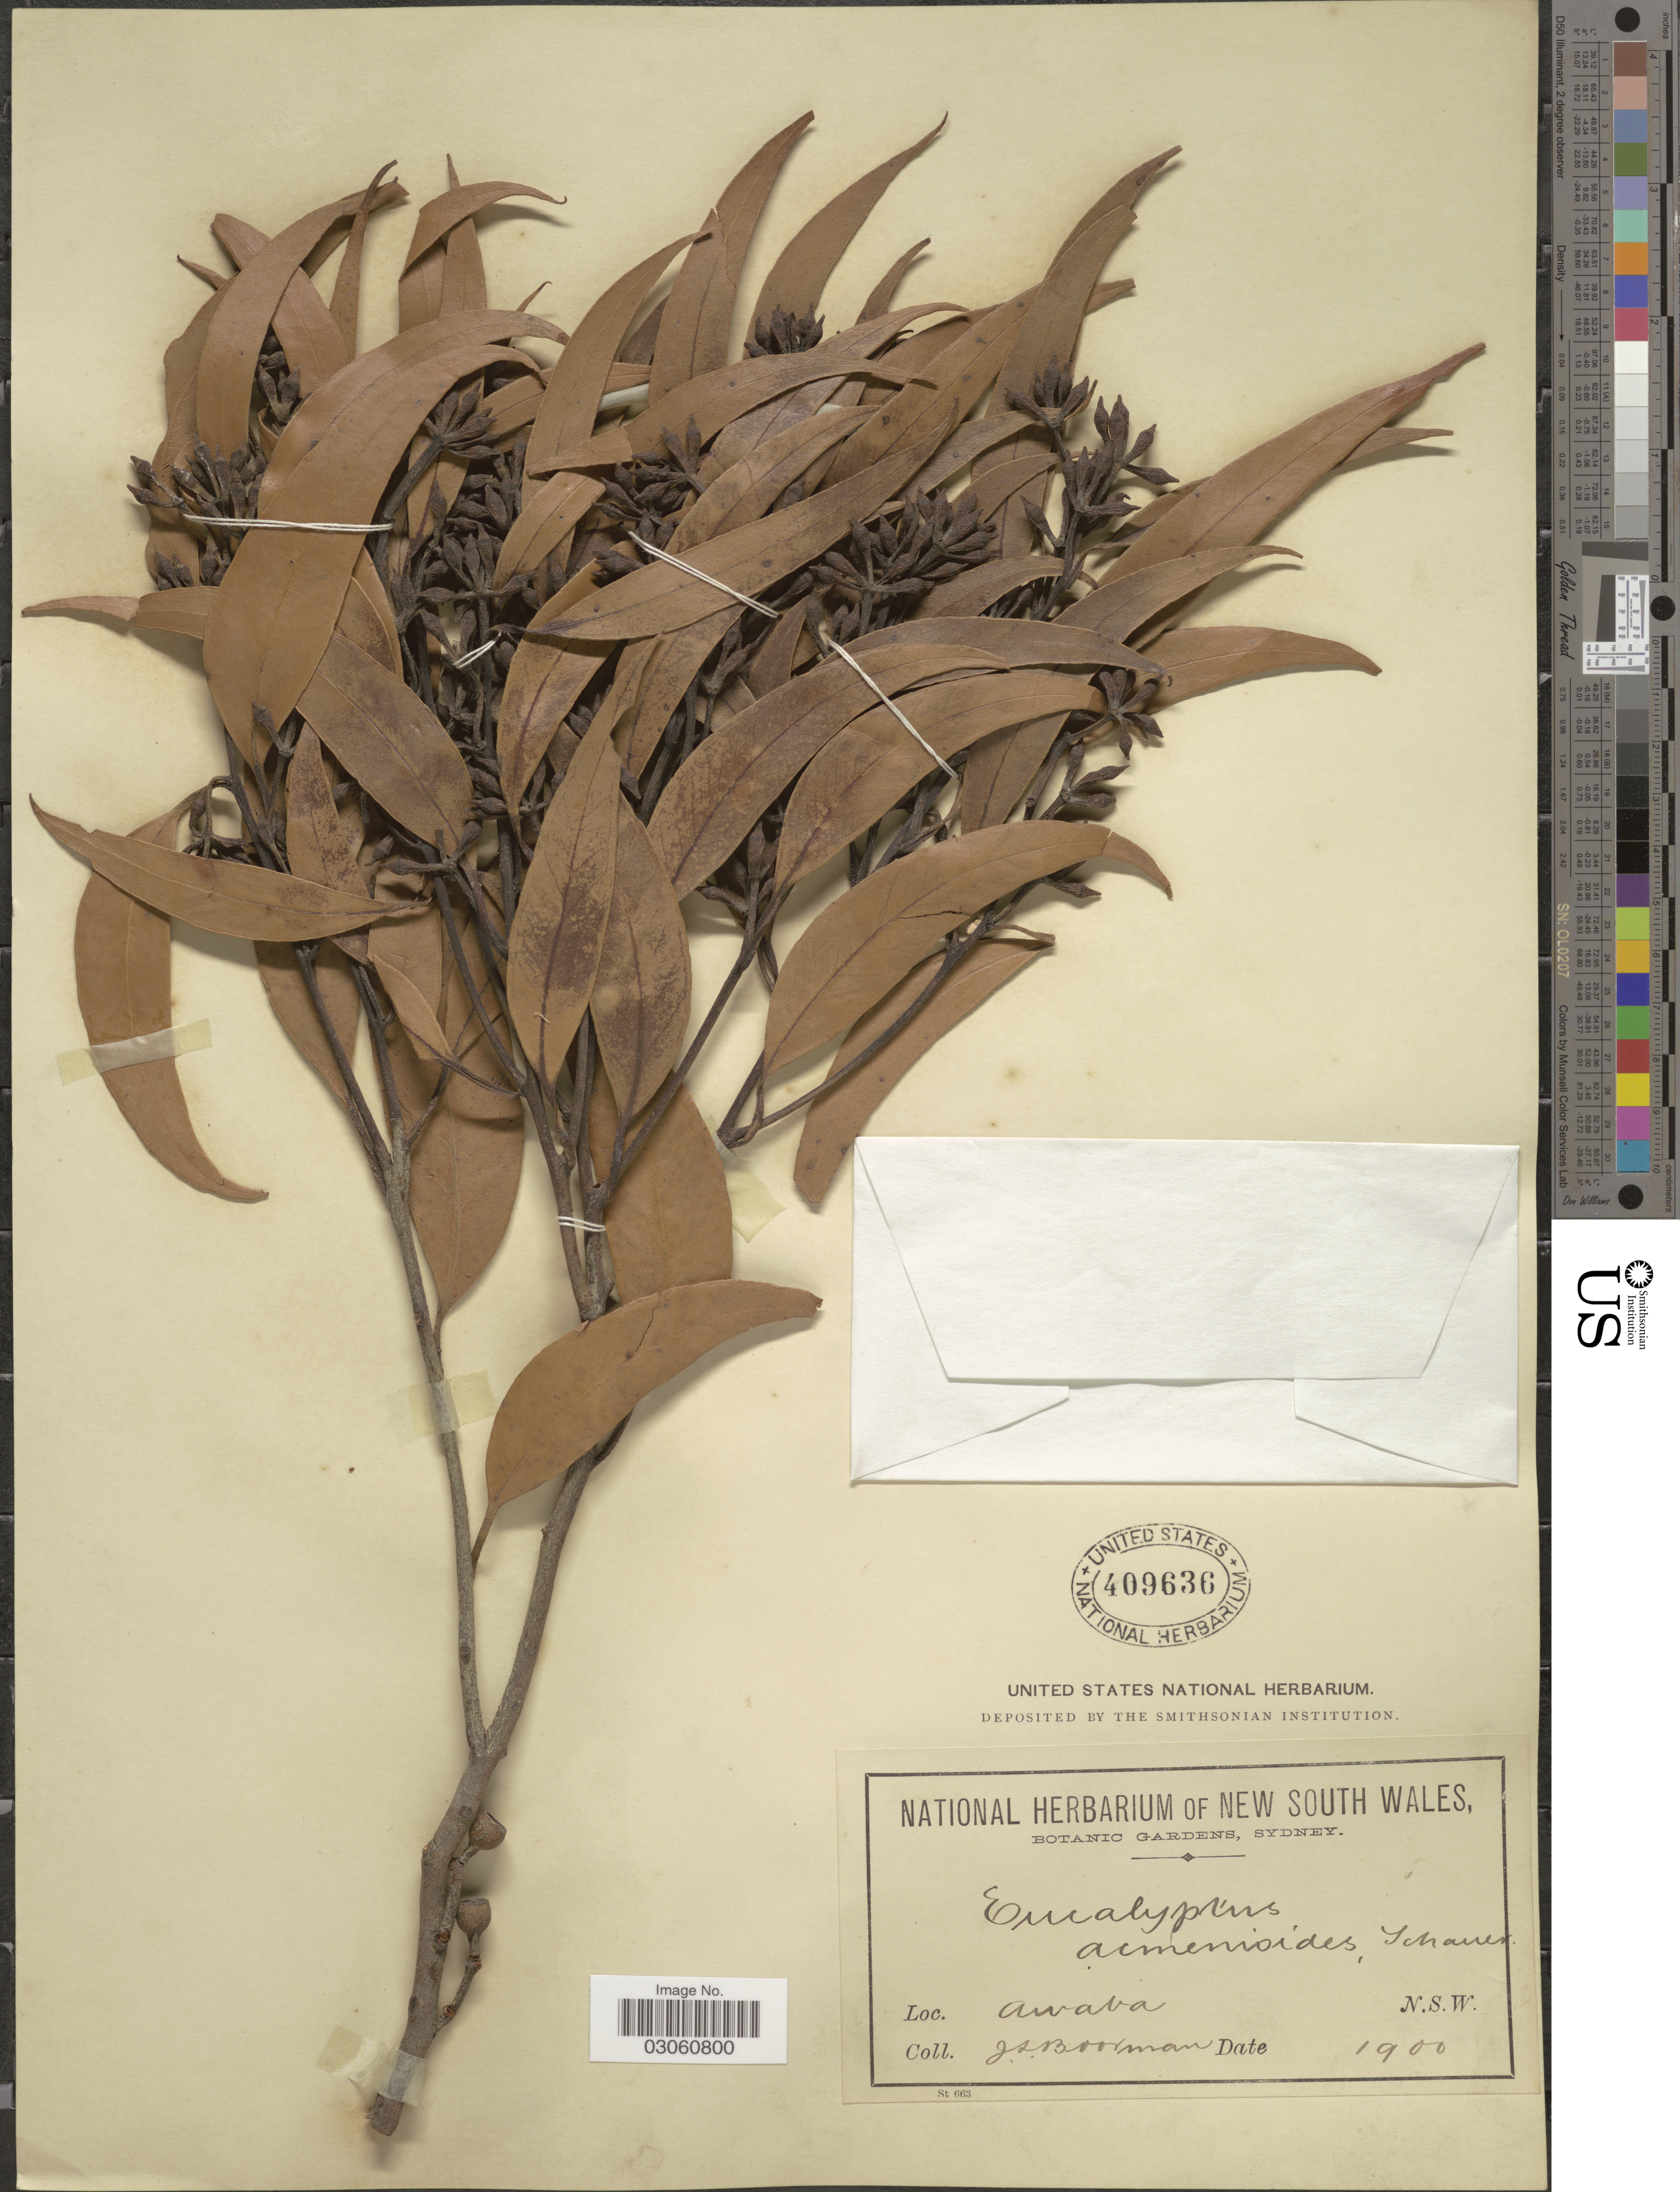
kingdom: Plantae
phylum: Tracheophyta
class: Magnoliopsida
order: Myrtales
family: Myrtaceae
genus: Eucalyptus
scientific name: Eucalyptus acmenoides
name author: S. Schauer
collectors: J. Boorman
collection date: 1900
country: Australia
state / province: New South Wales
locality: Awaba.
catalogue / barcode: US 409636